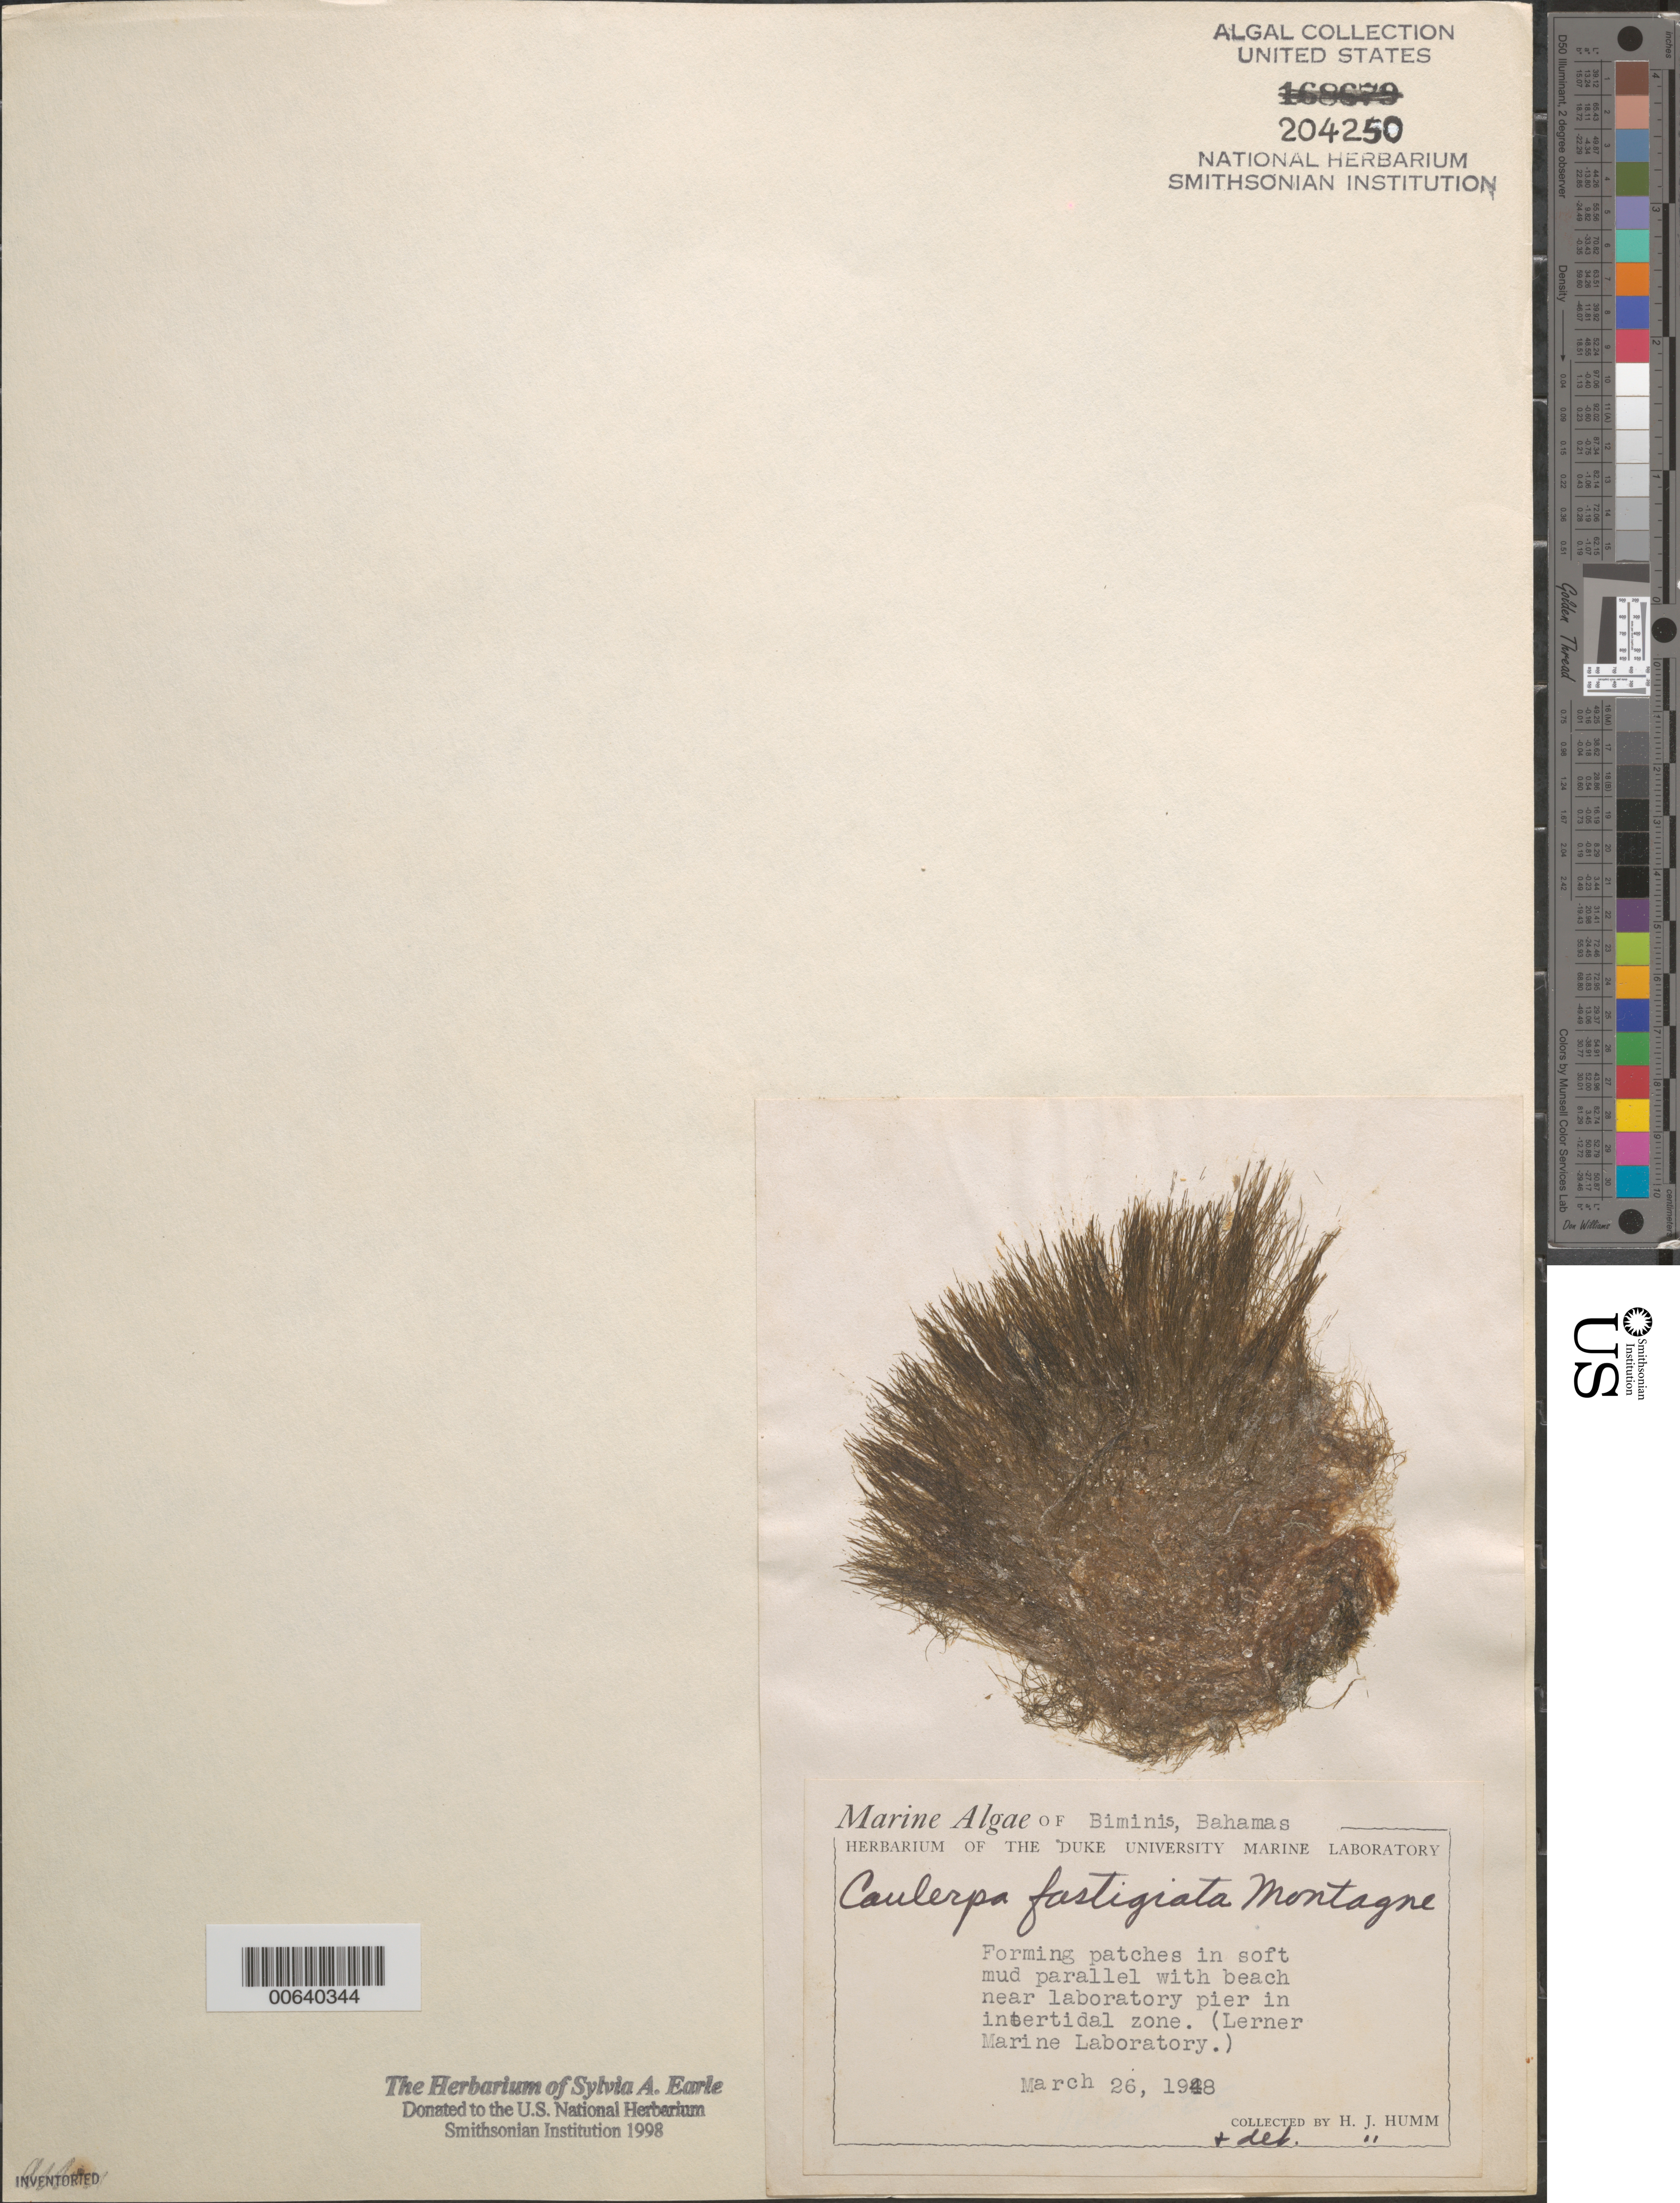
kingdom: Plantae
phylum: Chlorophyta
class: Ulvophyceae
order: Bryopsidales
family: Caulerpaceae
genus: Caulerpa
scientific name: Caulerpa fastigiata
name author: Mont.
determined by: Humm, Harold J.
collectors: H. J. Humm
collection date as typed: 26 Mar 1948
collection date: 1948-03-26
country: Bahamas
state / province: Biminis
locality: Lerner marine laboratory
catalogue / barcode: US 204250